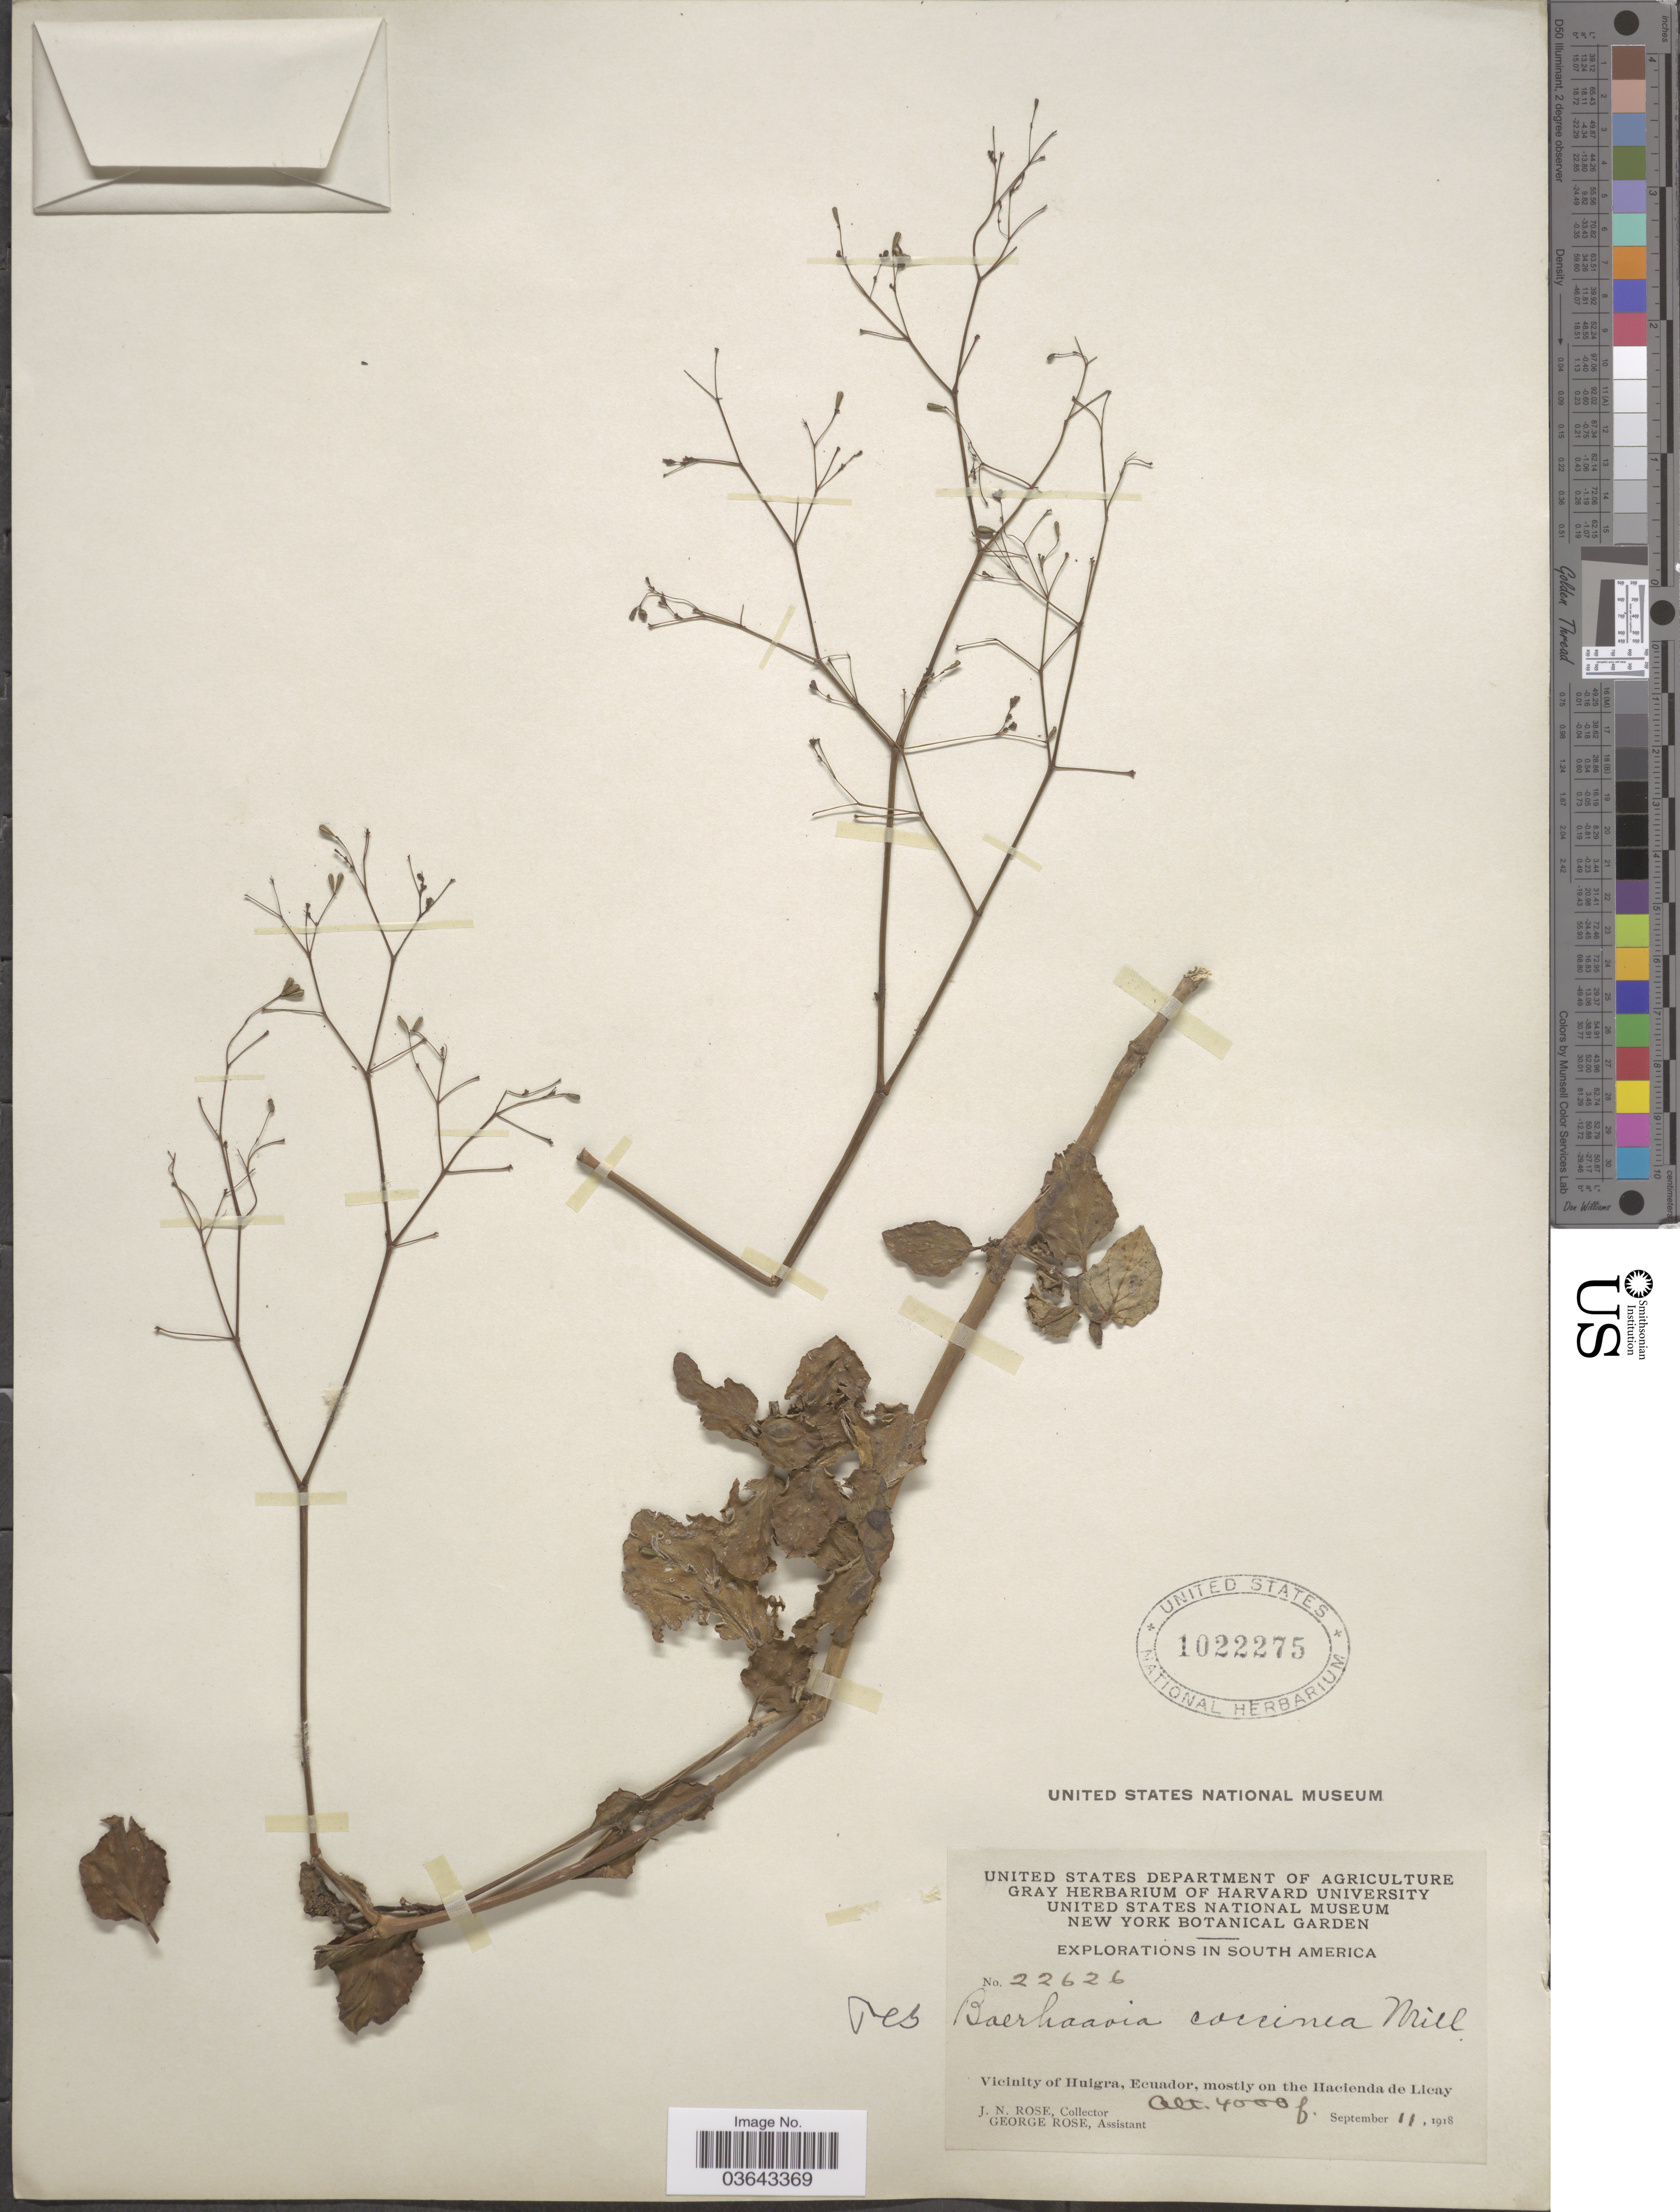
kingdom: Plantae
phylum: Tracheophyta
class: Magnoliopsida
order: Caryophyllales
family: Nyctaginaceae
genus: Boerhavia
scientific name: Boerhavia diffusa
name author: L.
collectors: J. N. Rose & G. Rose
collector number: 22626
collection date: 1918-09-11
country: Ecuador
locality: Vicinity of Huigra, mostly on the Haciena de Licay.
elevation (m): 1219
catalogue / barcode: US 1022275